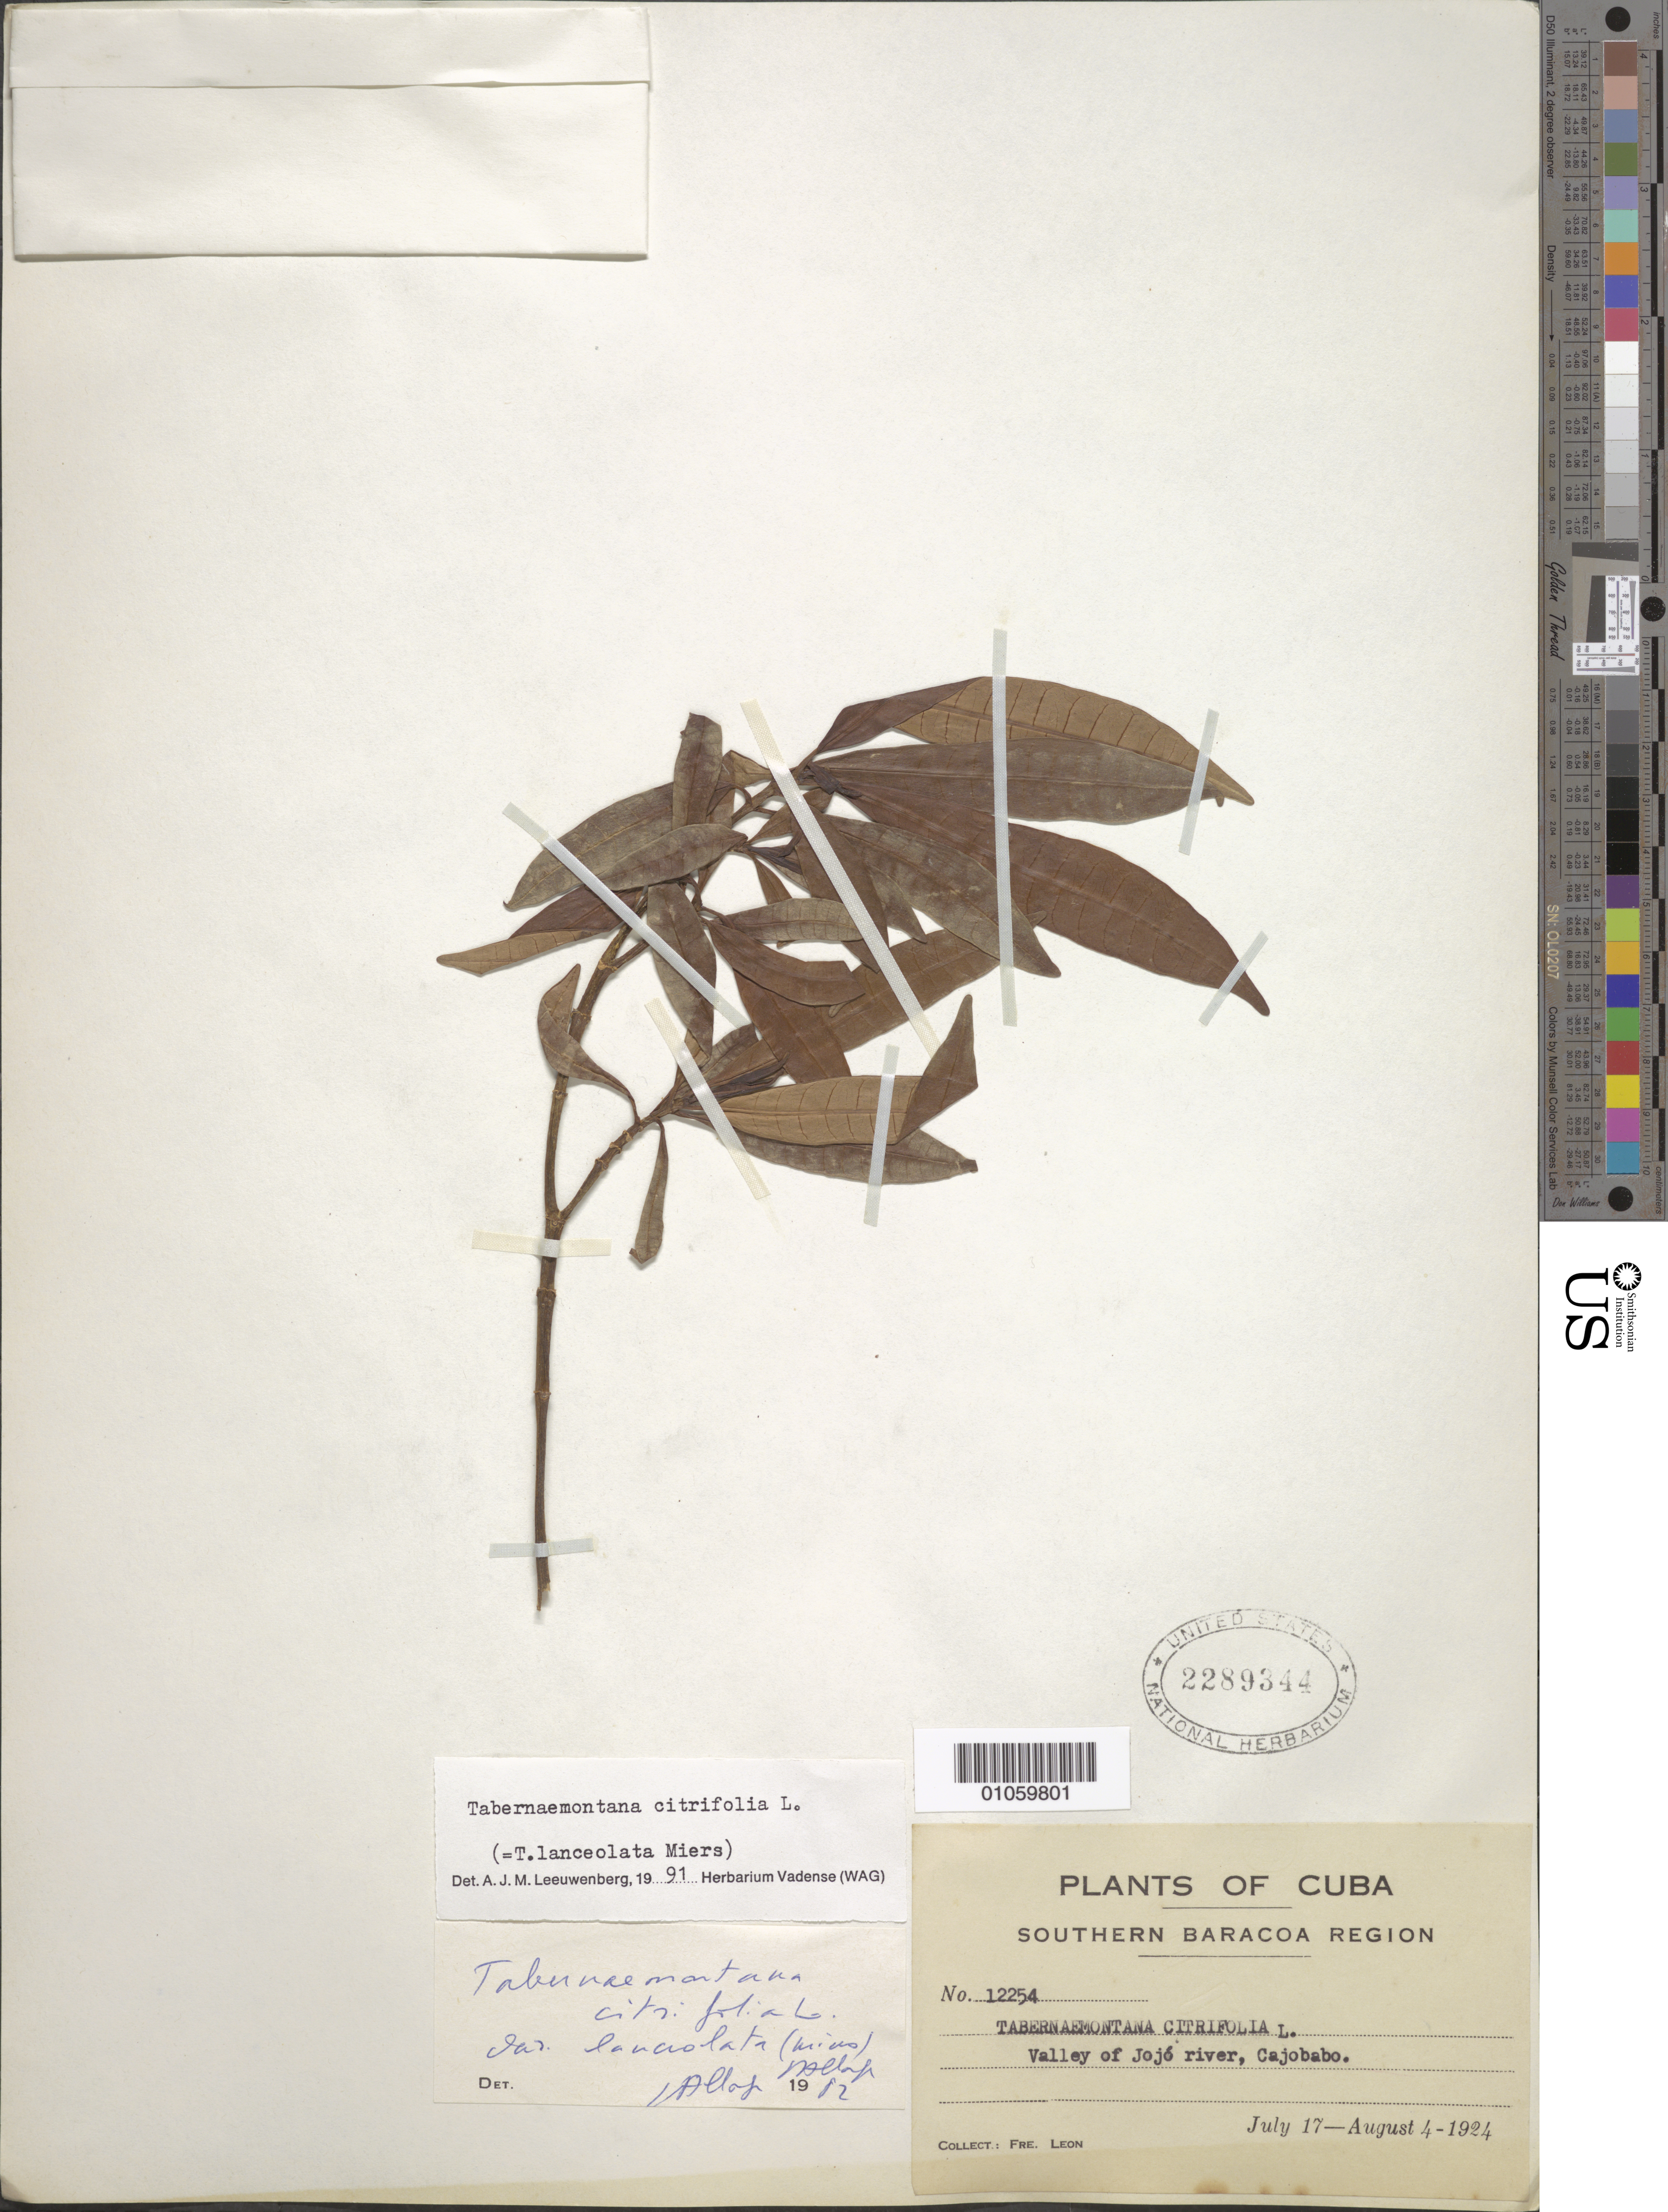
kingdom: Plantae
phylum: Tracheophyta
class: Magnoliopsida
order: Gentianales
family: Apocynaceae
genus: Tabernaemontana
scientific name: Tabernaemontana citrifolia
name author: L.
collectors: Bro. León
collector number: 12254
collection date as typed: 17 Jul 1924 to 04 Aug 1924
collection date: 1924-07-17/1924-08-04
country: Cuba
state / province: Guantánamo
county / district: Baracoa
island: Cuba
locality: Valley of Jojo River, Cajobabo; Southern Baracoa Region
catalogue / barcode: US 2289344